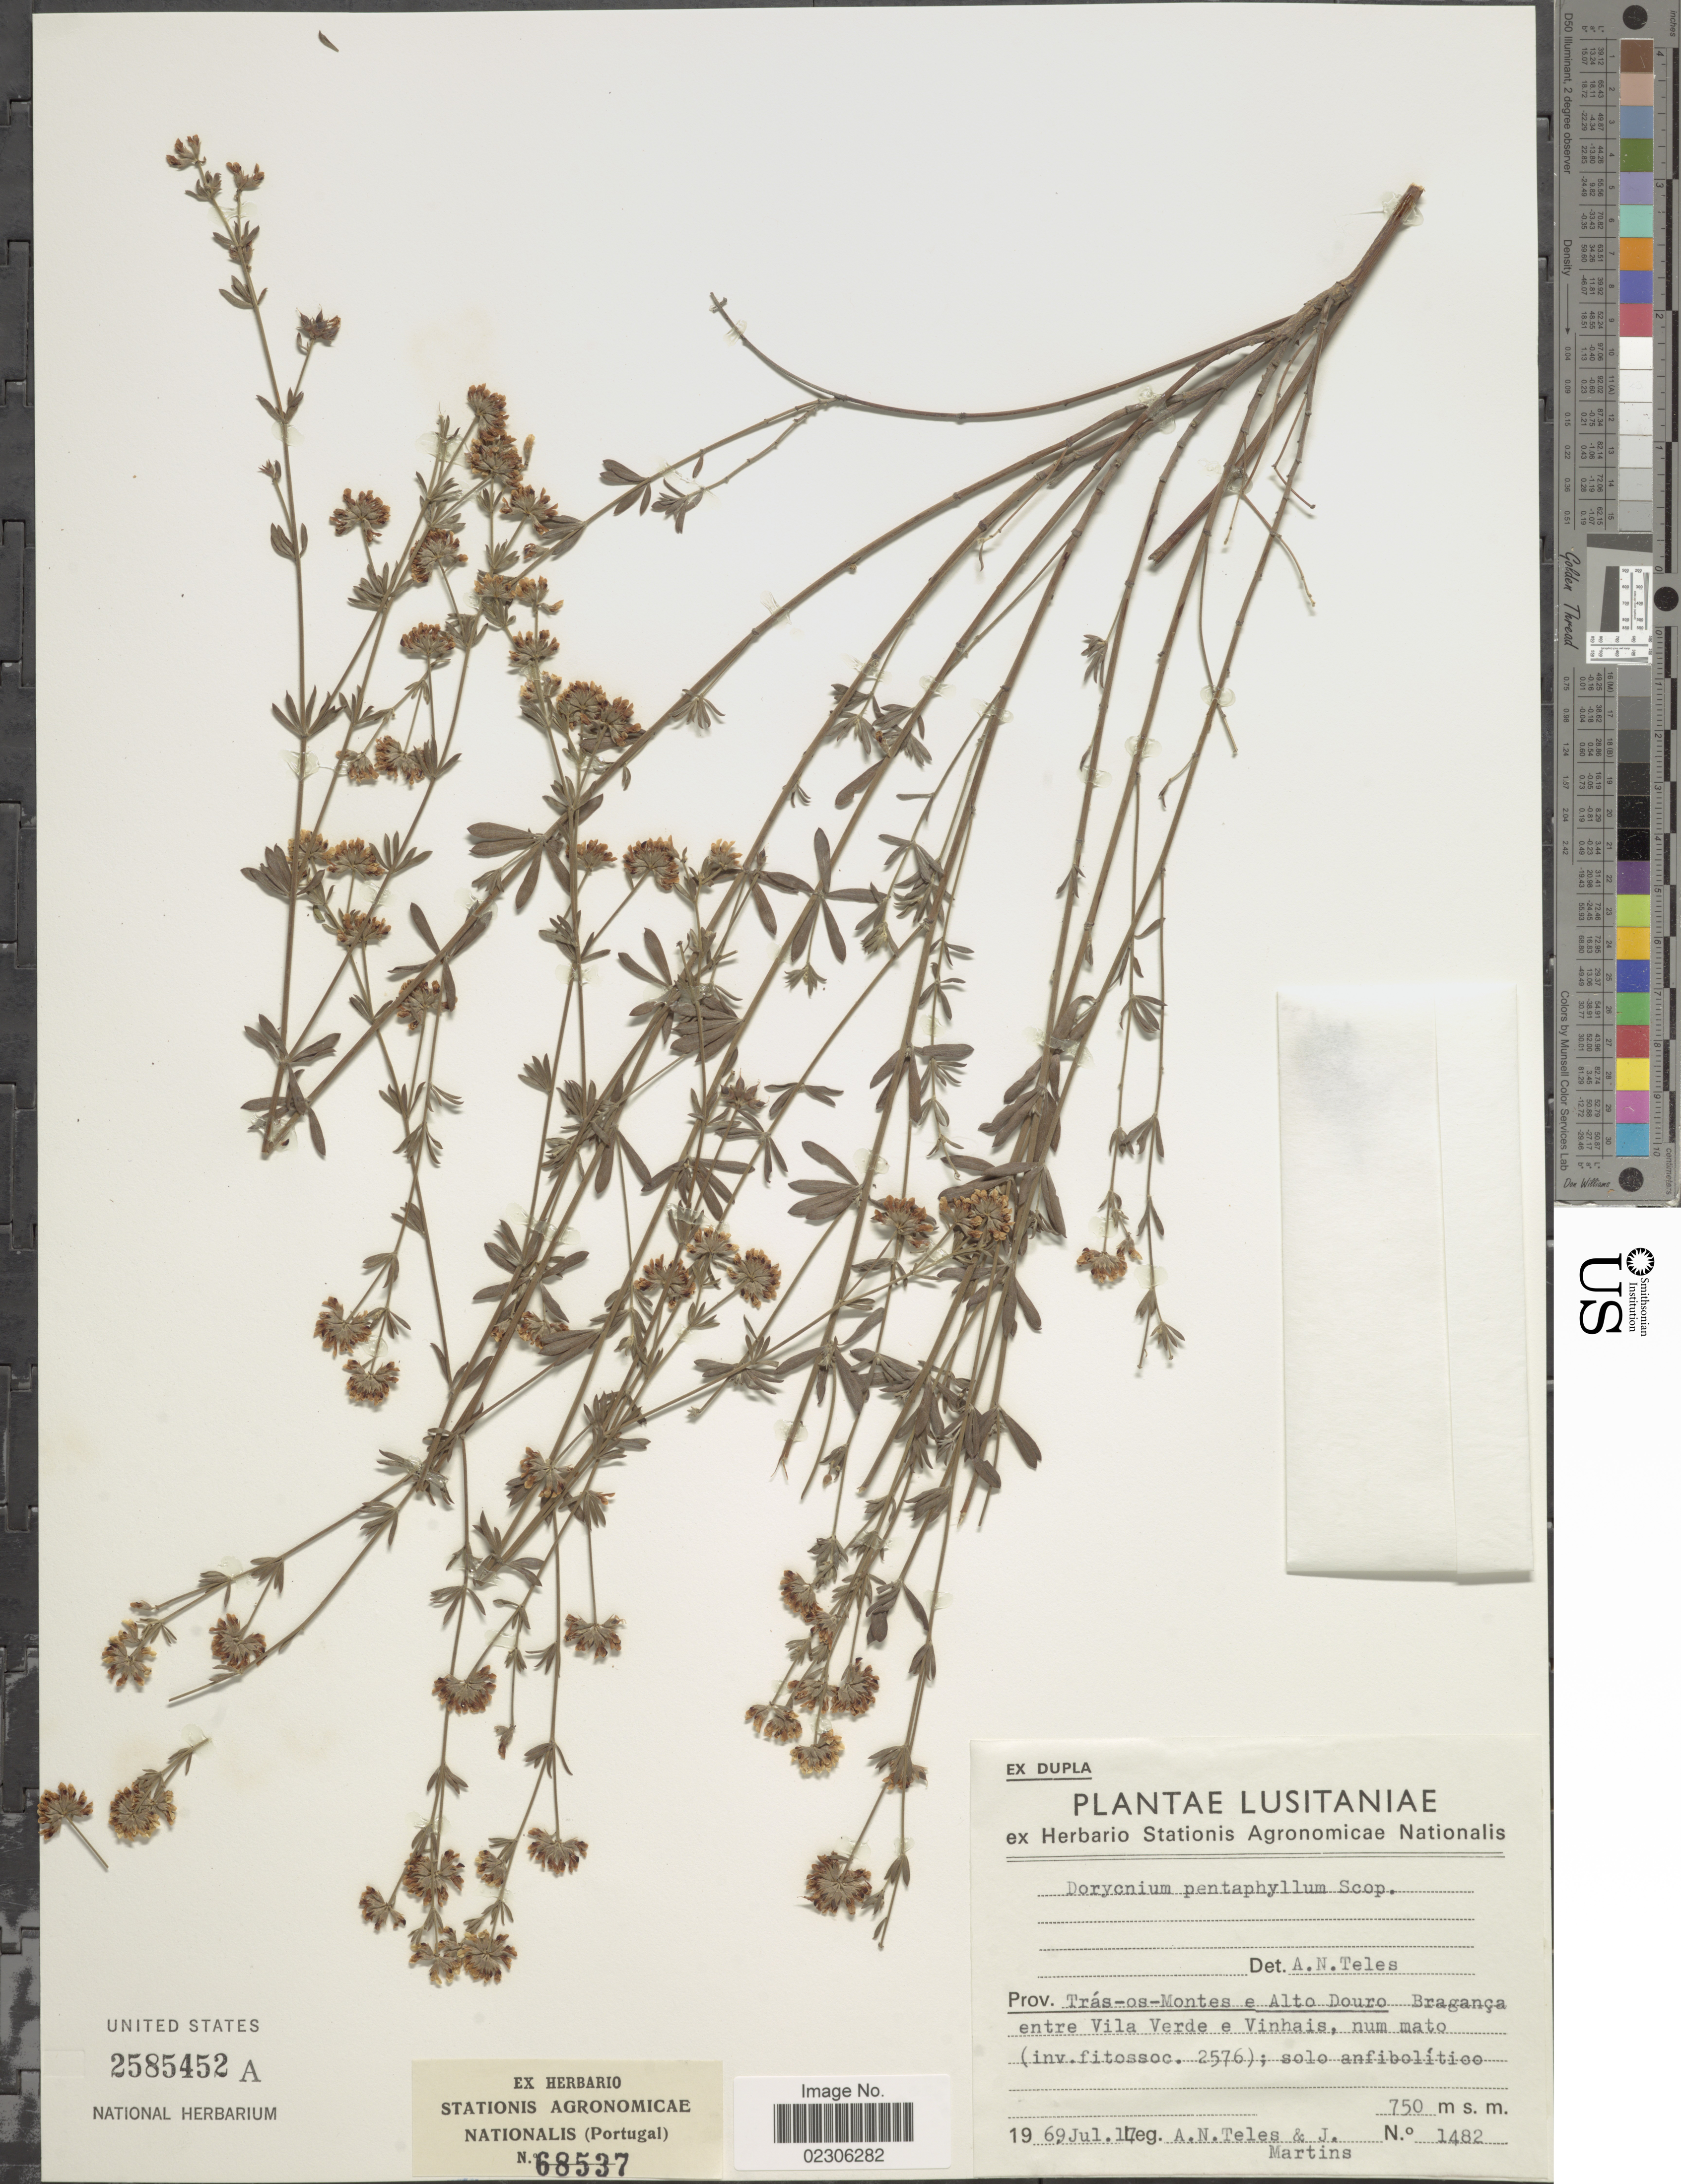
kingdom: Plantae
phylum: Tracheophyta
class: Magnoliopsida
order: Fabales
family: Fabaceae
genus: Dorycnium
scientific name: Dorycnium pentaphyllum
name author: Scop.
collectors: A. Teles & J. Martins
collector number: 1482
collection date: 1969-07-17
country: Portugal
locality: Lusitaniae, prov. Tras-os-Montes e Alto Douro Braganca entre Vila Verde e Vinhais, num mato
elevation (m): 750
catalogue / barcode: US 2585452A